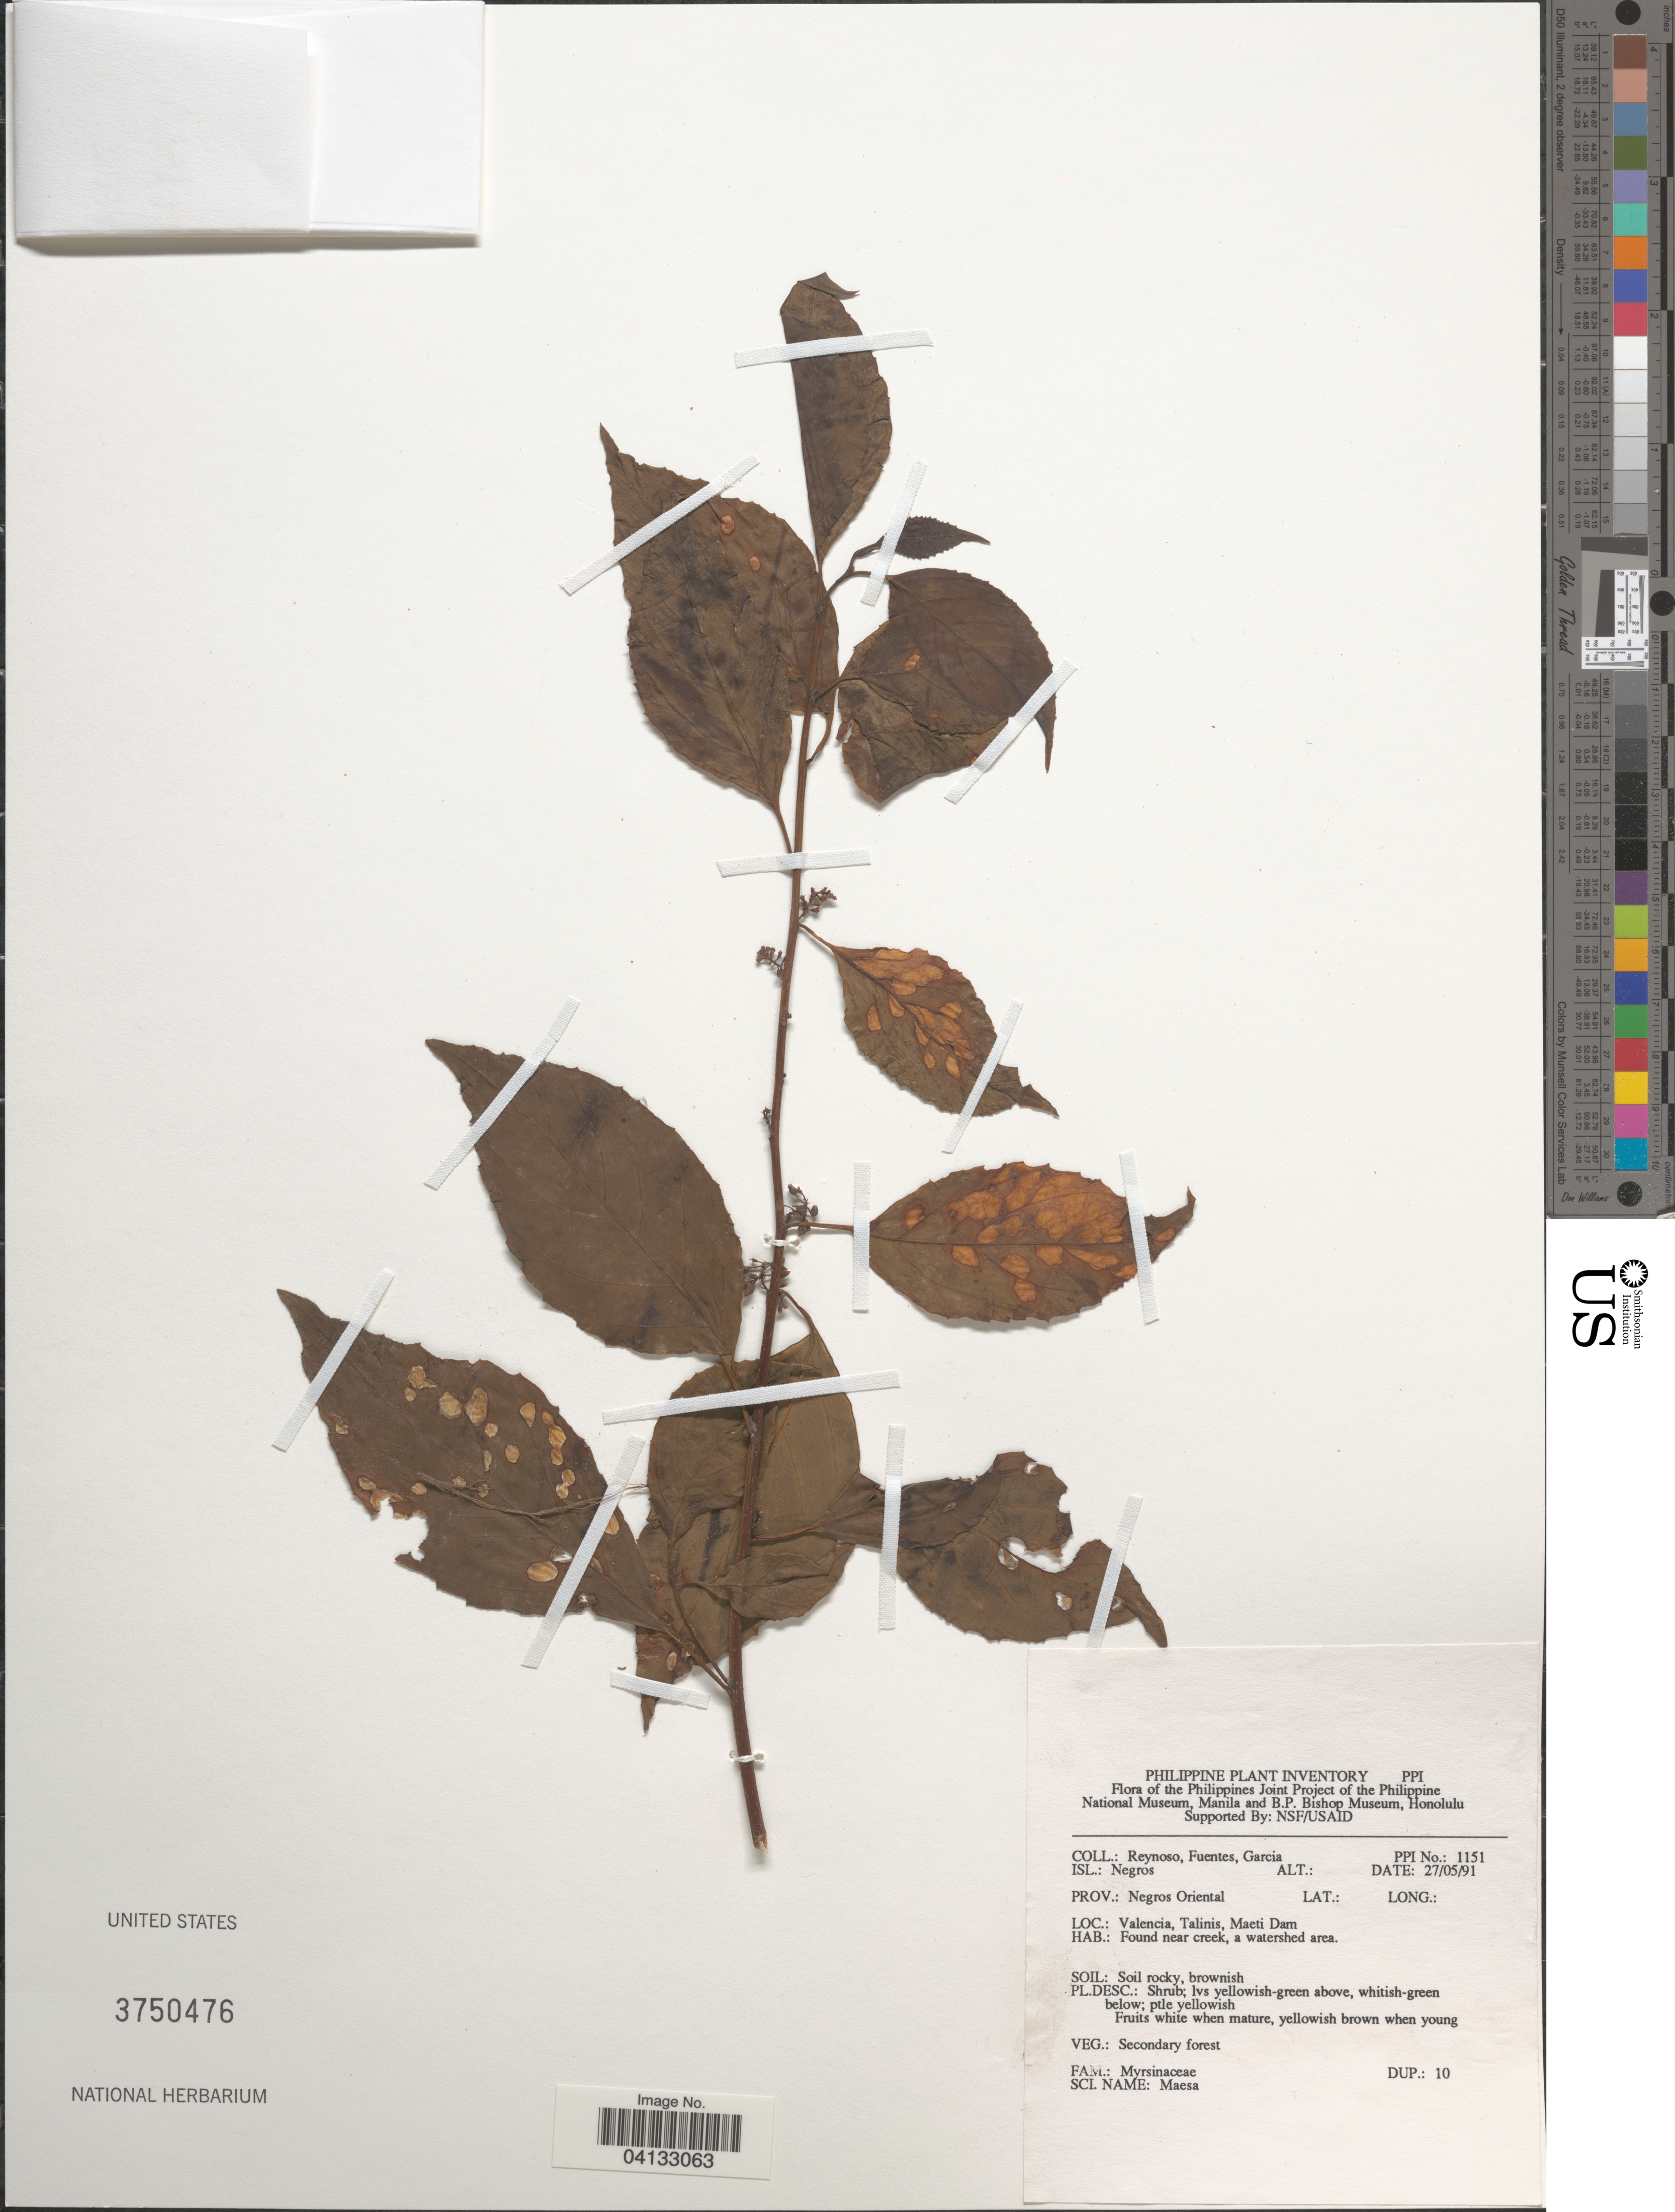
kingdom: Plantae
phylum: Tracheophyta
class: Magnoliopsida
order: Ericales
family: Primulaceae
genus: Maesa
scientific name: Maesa sp.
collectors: E. Reynoso, -. Fuentes & H. Garcia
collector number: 1151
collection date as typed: Transcribed d/m/y: 27/5/91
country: Philippines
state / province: Central Visayas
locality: Isl.: Negros. Prov.: Negros Oriental. Valencia, Talinis, Maeti Dam.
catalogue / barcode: US 3750476